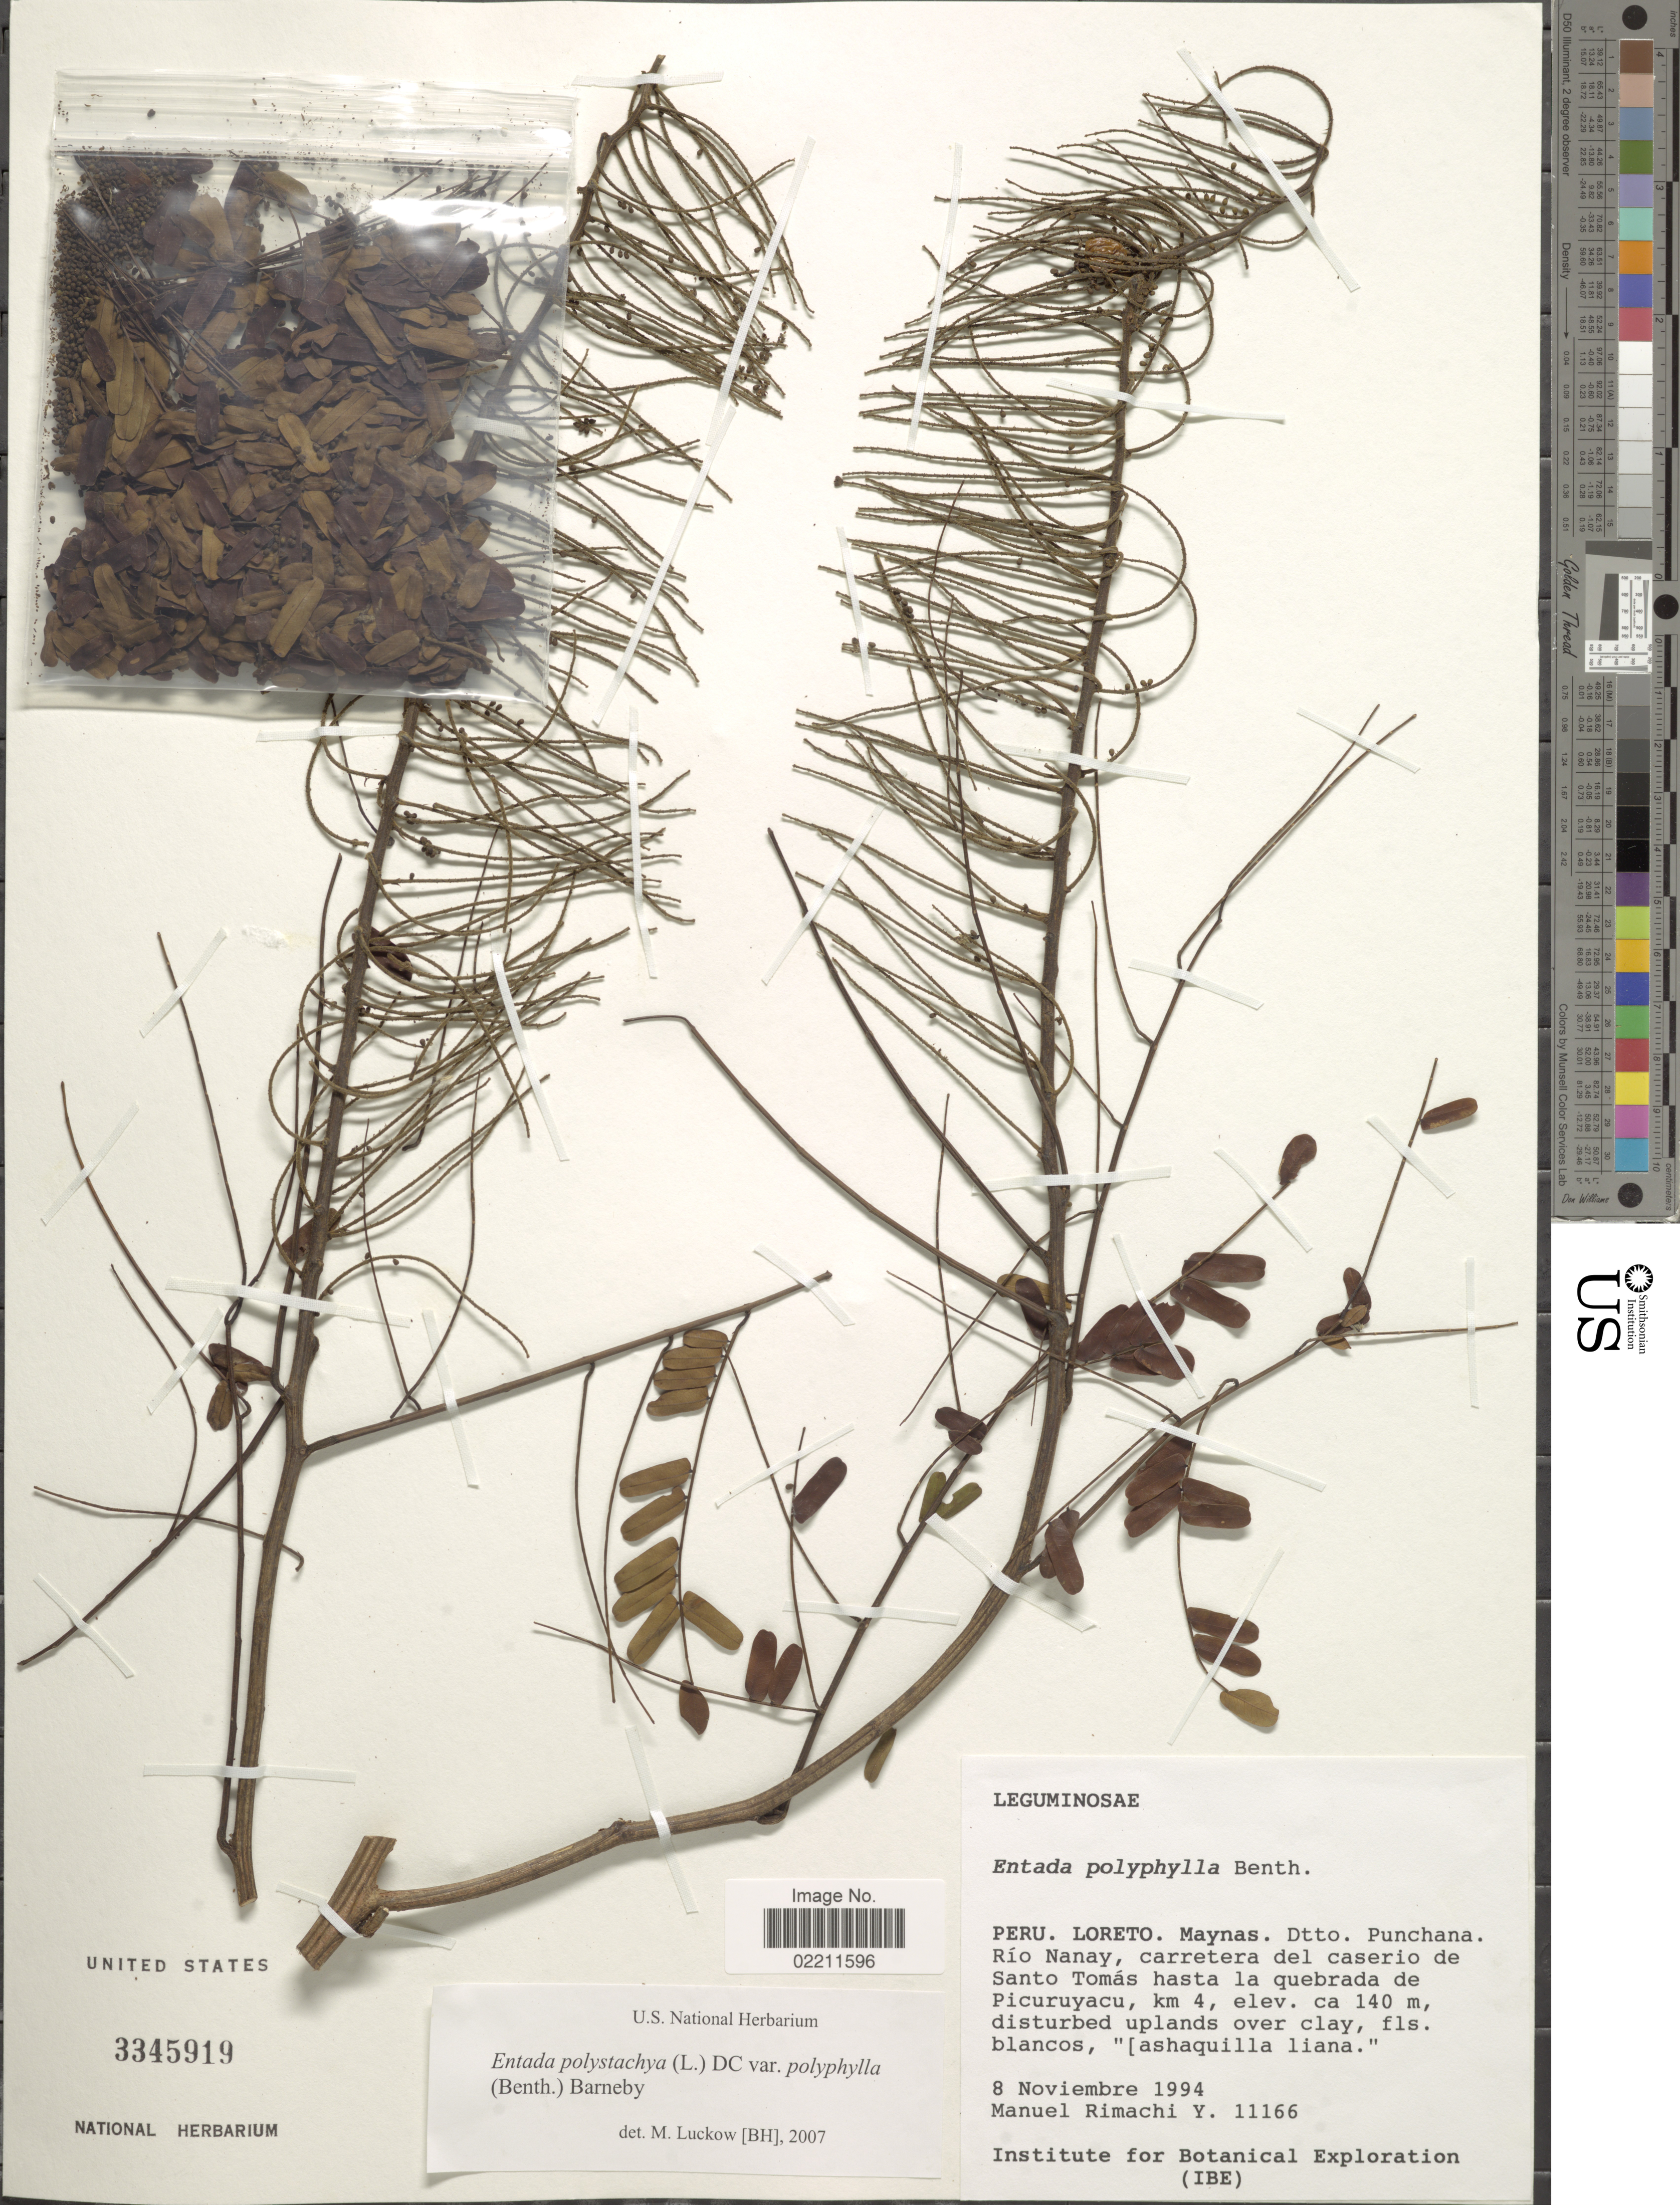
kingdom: Plantae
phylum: Tracheophyta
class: Magnoliopsida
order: Fabales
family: Fabaceae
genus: Entada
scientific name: Entada polystachya var. polyphylla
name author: (Benth.) Barneby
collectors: M. Rimachi Y.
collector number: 11166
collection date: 1994-11-08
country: Peru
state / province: Loreto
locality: Peru. Loreto, Maynas, Dtto. Punchana, Rio Nanay, carretera del caserio de Santo Tomas, hasta la Quebrada de Picuruyacu, km 4.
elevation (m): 140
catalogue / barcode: US 3345919